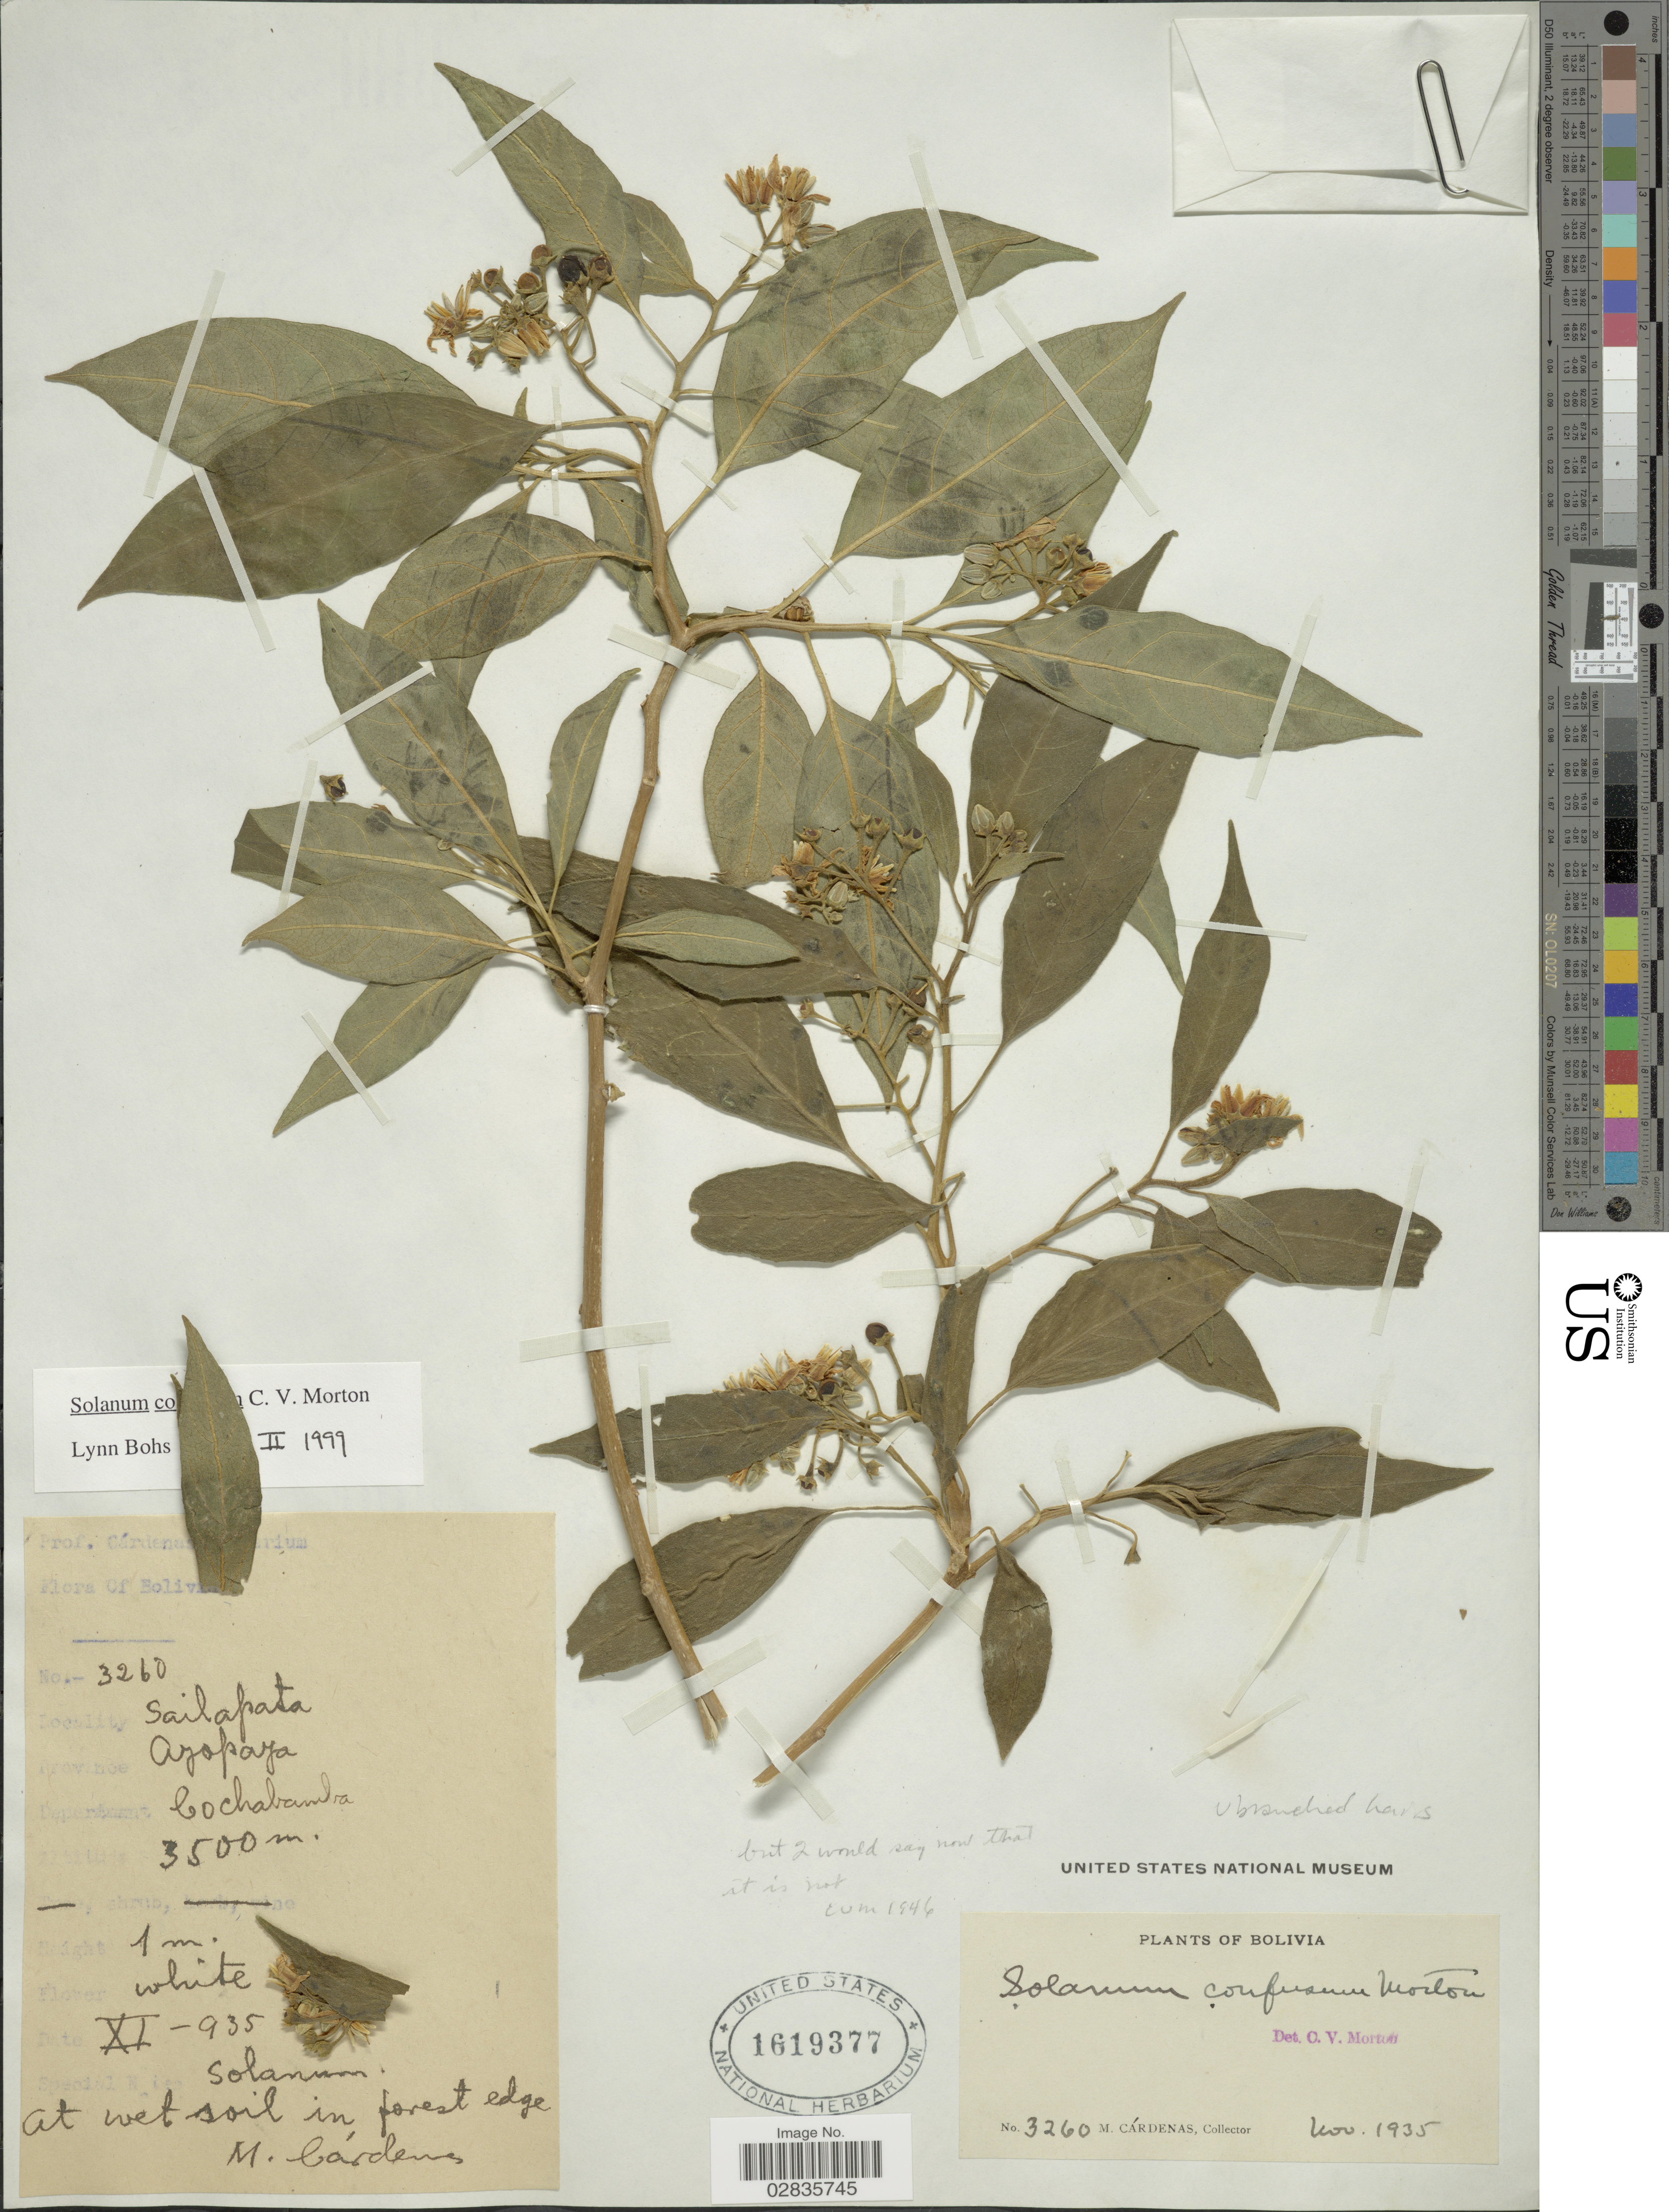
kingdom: Plantae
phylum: Tracheophyta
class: Magnoliopsida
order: Solanales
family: Solanaceae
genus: Solanum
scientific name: Solanum confusum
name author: C.V. Morton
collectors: M. Cárdenas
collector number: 3260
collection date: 1935-11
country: Bolivia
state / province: Cochabamba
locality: Sailapata, Province Ayopaya.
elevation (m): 3500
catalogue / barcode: US 1619377